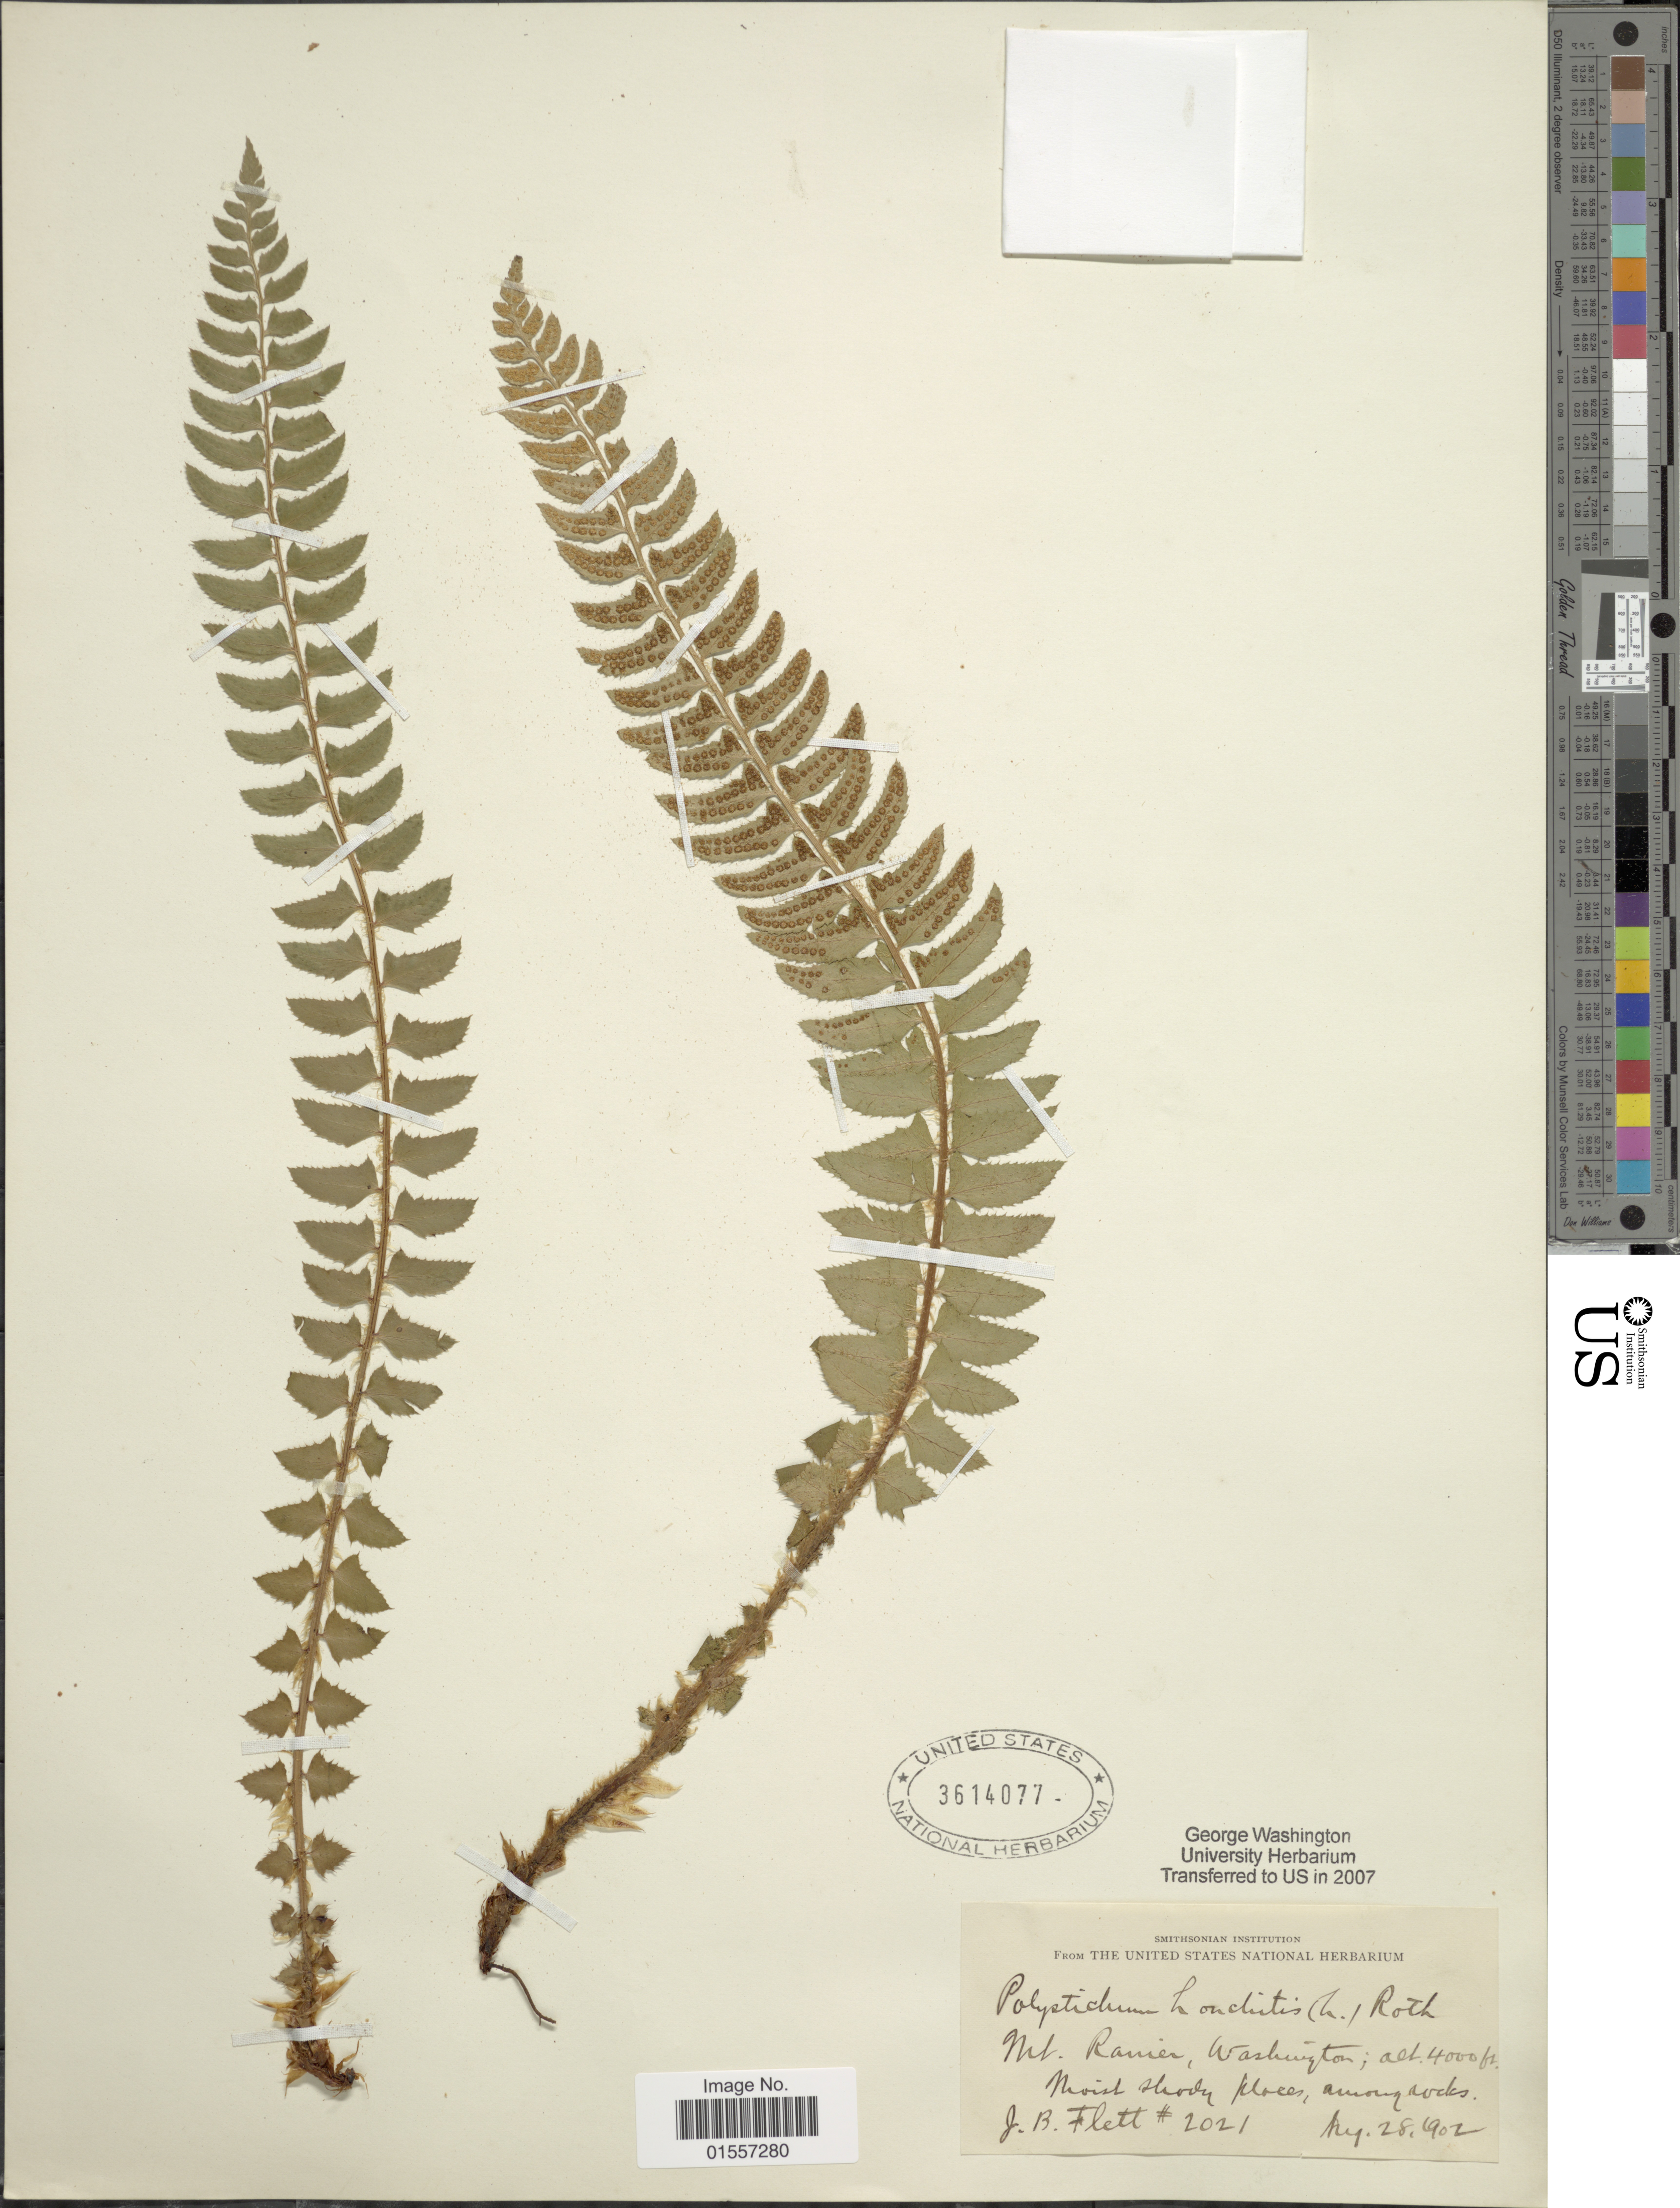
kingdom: Plantae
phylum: Tracheophyta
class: Polypodiopsida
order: Polypodiales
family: Dryopteridaceae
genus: Polystichum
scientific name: Polystichum lonchitis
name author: (Roth) L.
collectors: J. Flett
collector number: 2021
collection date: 1902-08-28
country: United States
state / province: Washington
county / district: Pierce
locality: Mt Ranier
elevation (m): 1219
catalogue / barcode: US 3614077